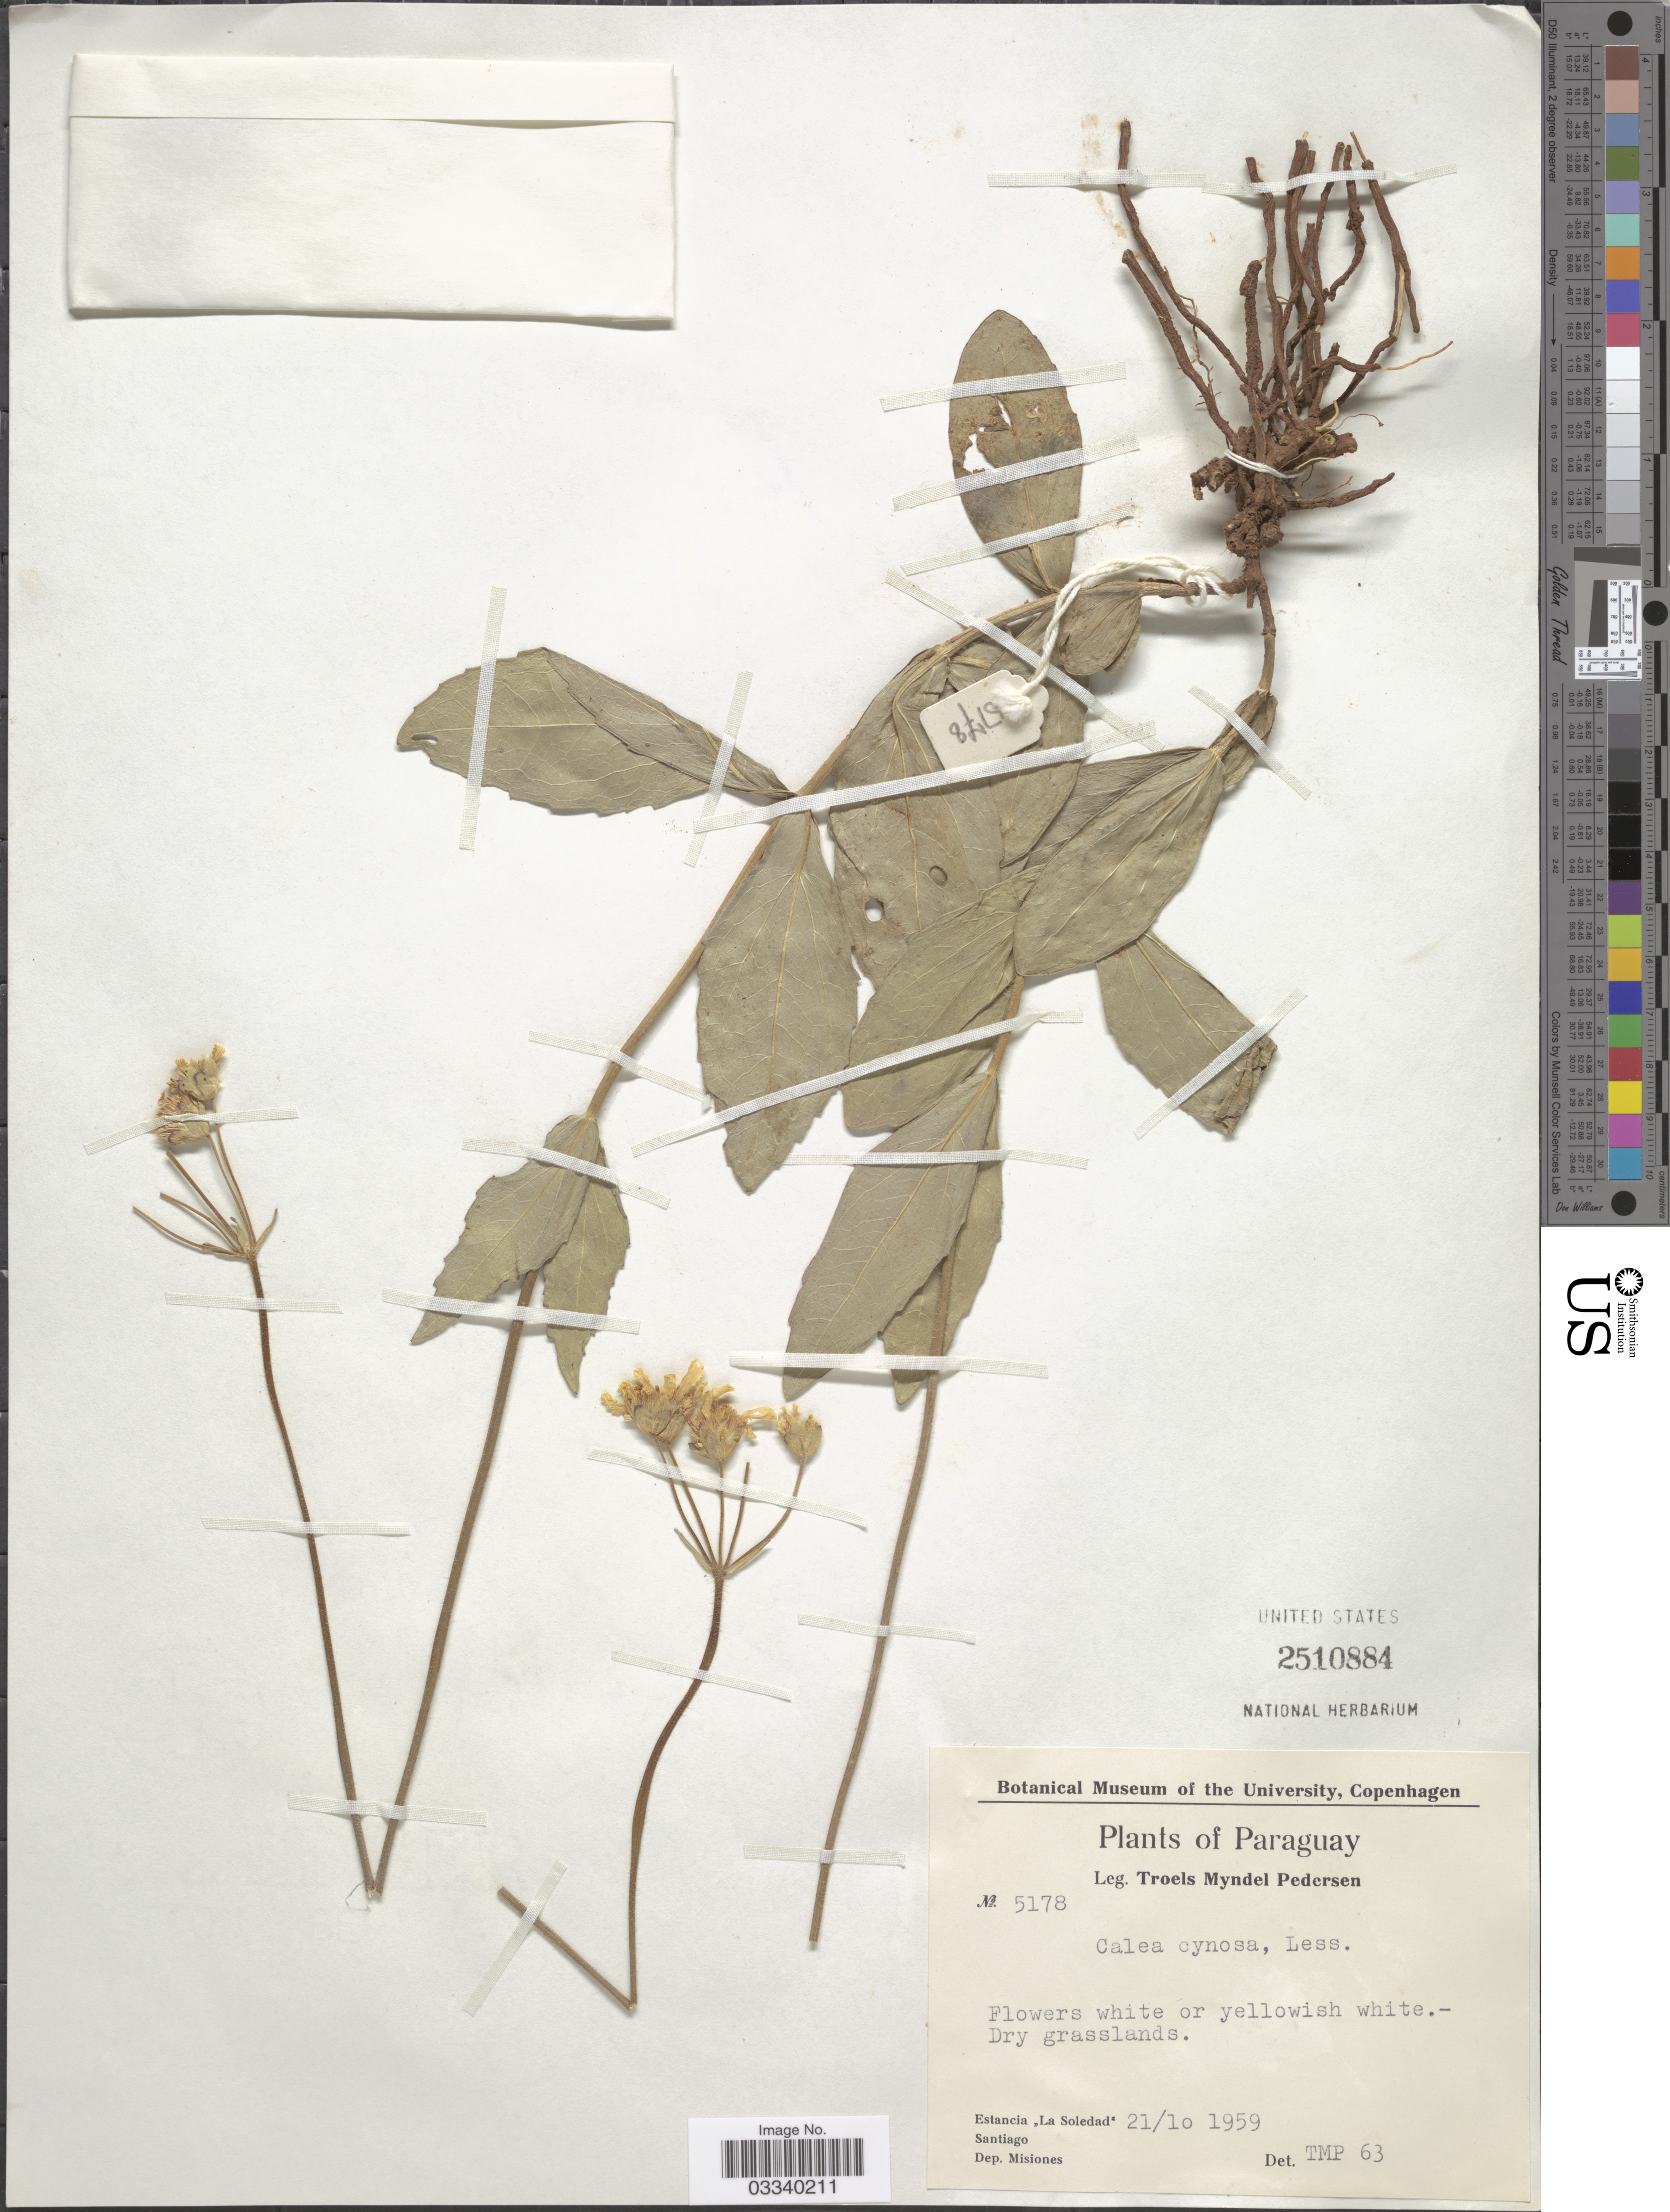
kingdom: Plantae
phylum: Tracheophyta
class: Magnoliopsida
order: Asterales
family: Asteraceae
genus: Calea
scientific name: Calea cymosa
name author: Less.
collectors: T. Pederson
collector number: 5178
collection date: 1959-10-21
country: Paraguay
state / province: Misiones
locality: Estancia "La Soledad", Santiago, Dep. Misiones.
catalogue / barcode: US 2510884